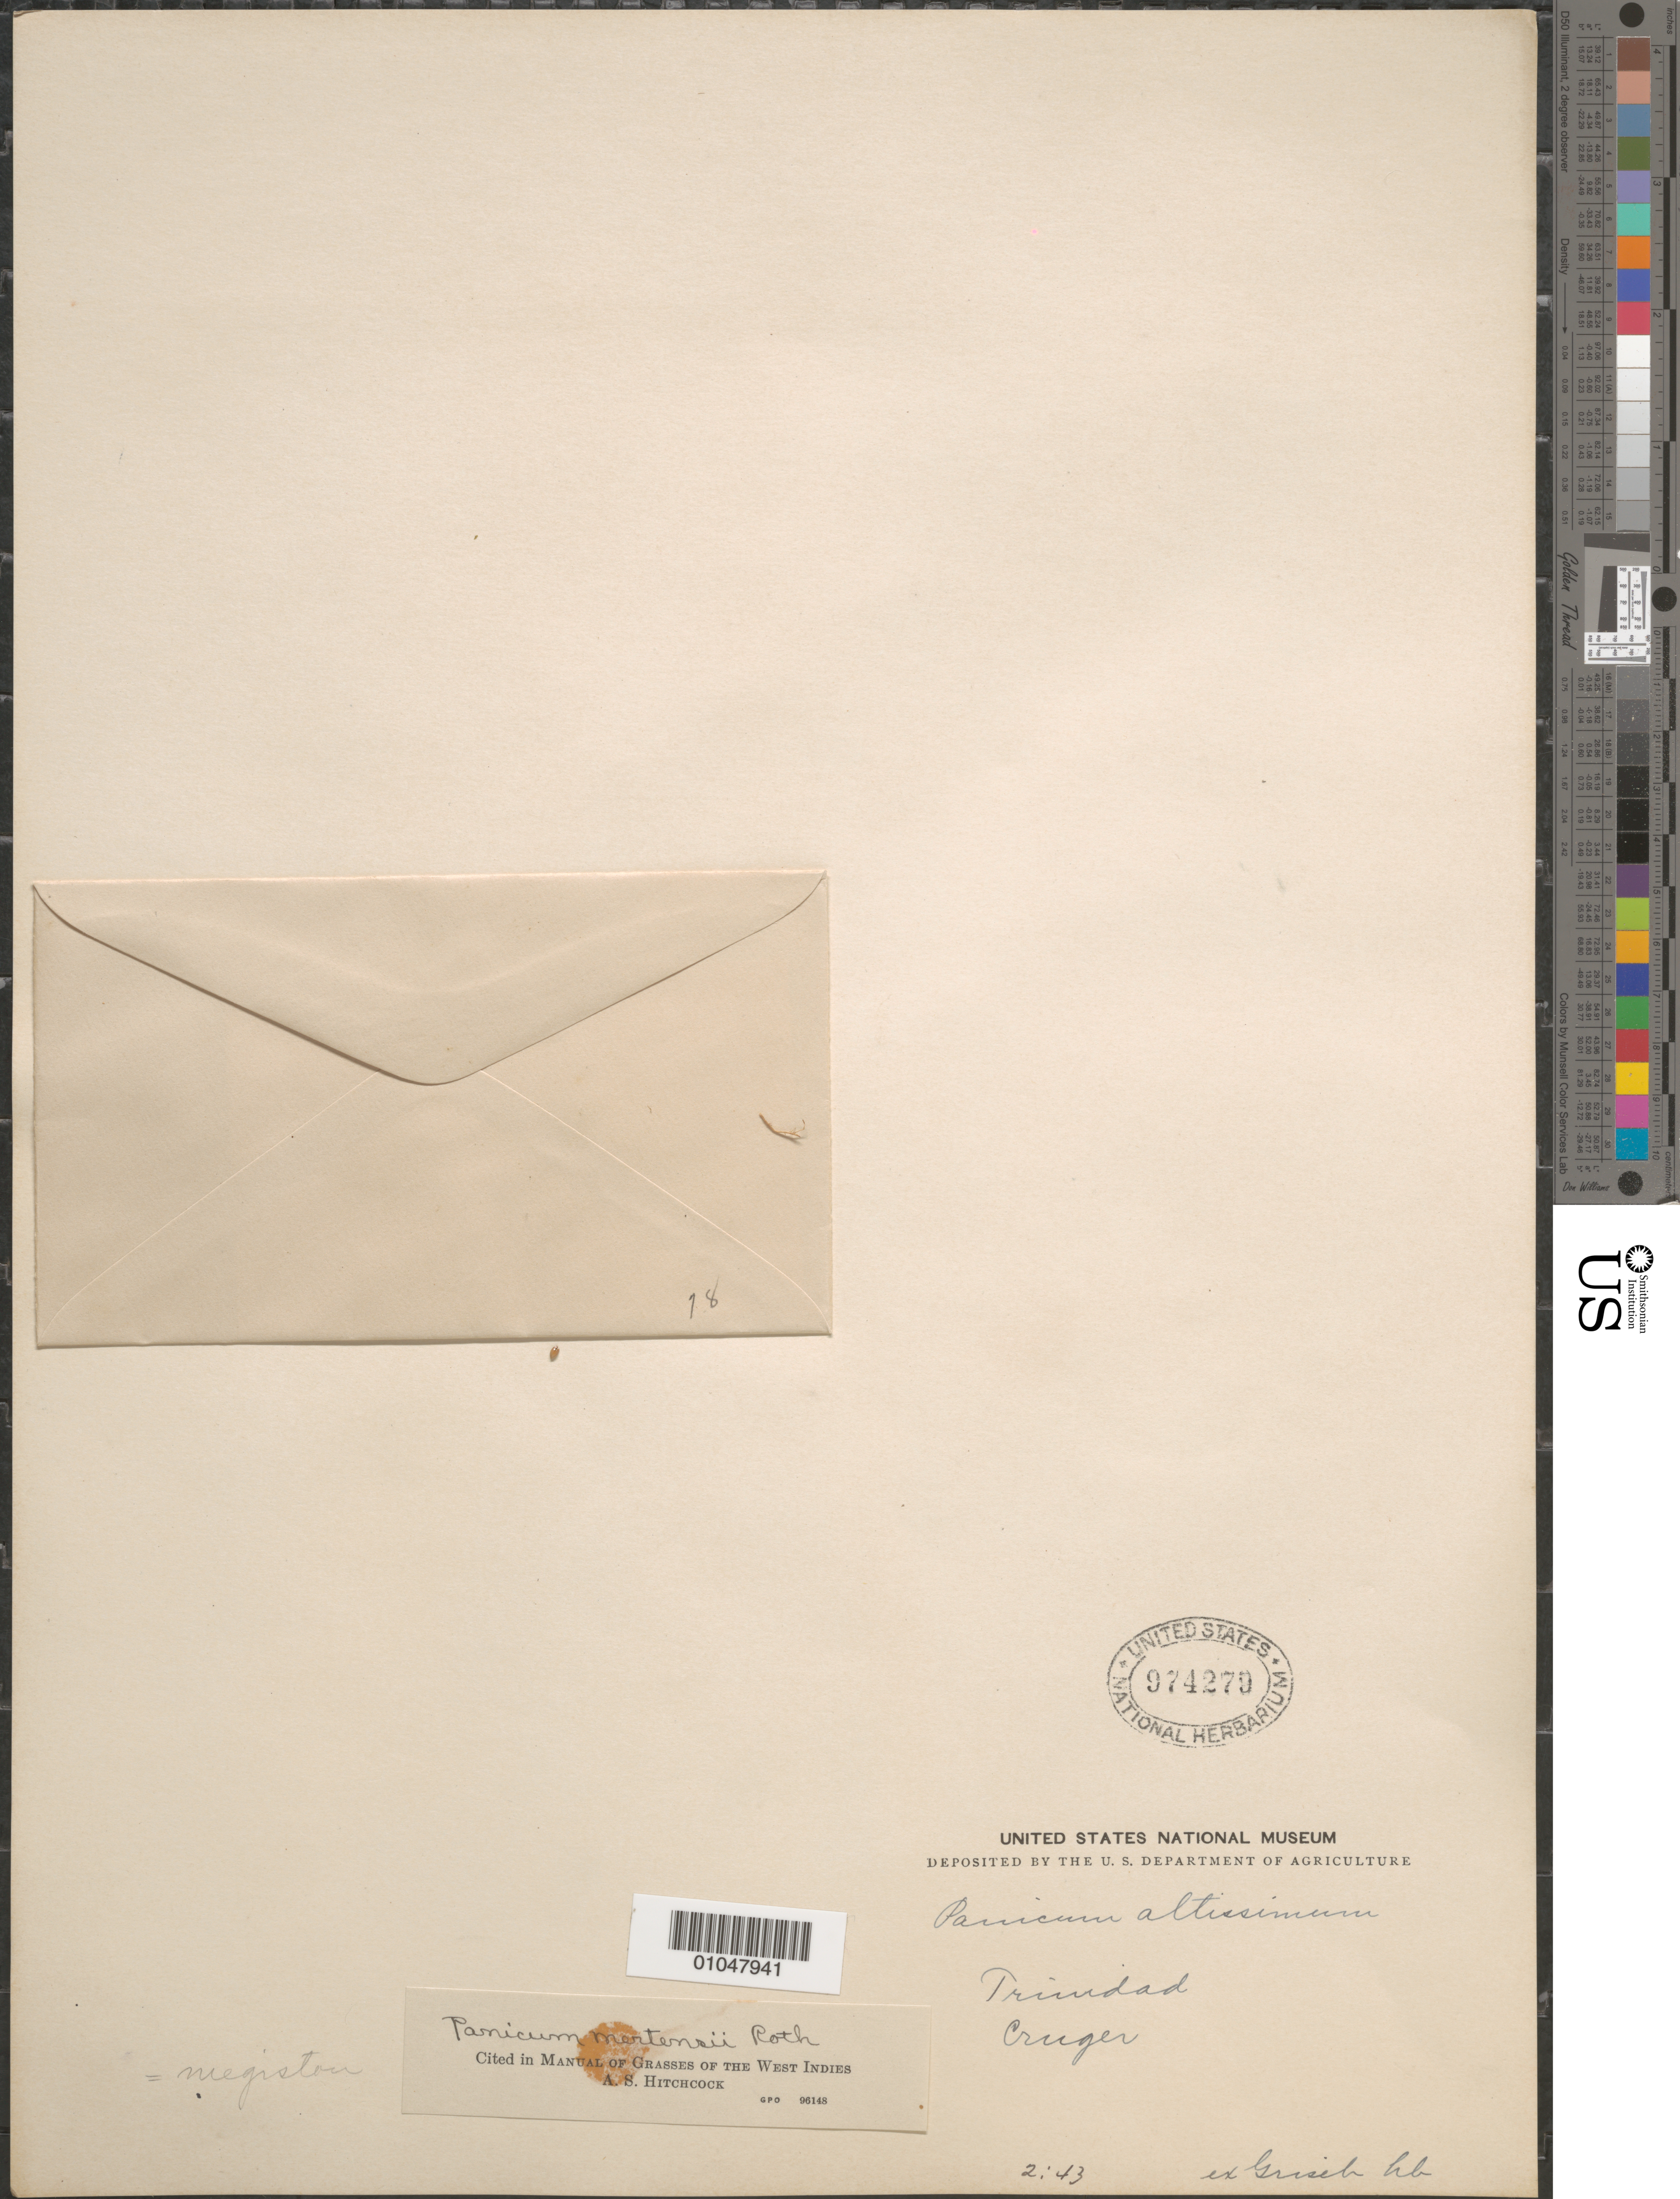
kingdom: Plantae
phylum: Tracheophyta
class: Liliopsida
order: Poales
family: Poaceae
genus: Stephostachys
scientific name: Stephostachys mertensii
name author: (Roth) Zuloaga & Marrone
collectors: H. Crüger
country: Trinidad and Tobago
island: Trinidad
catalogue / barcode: US 974279